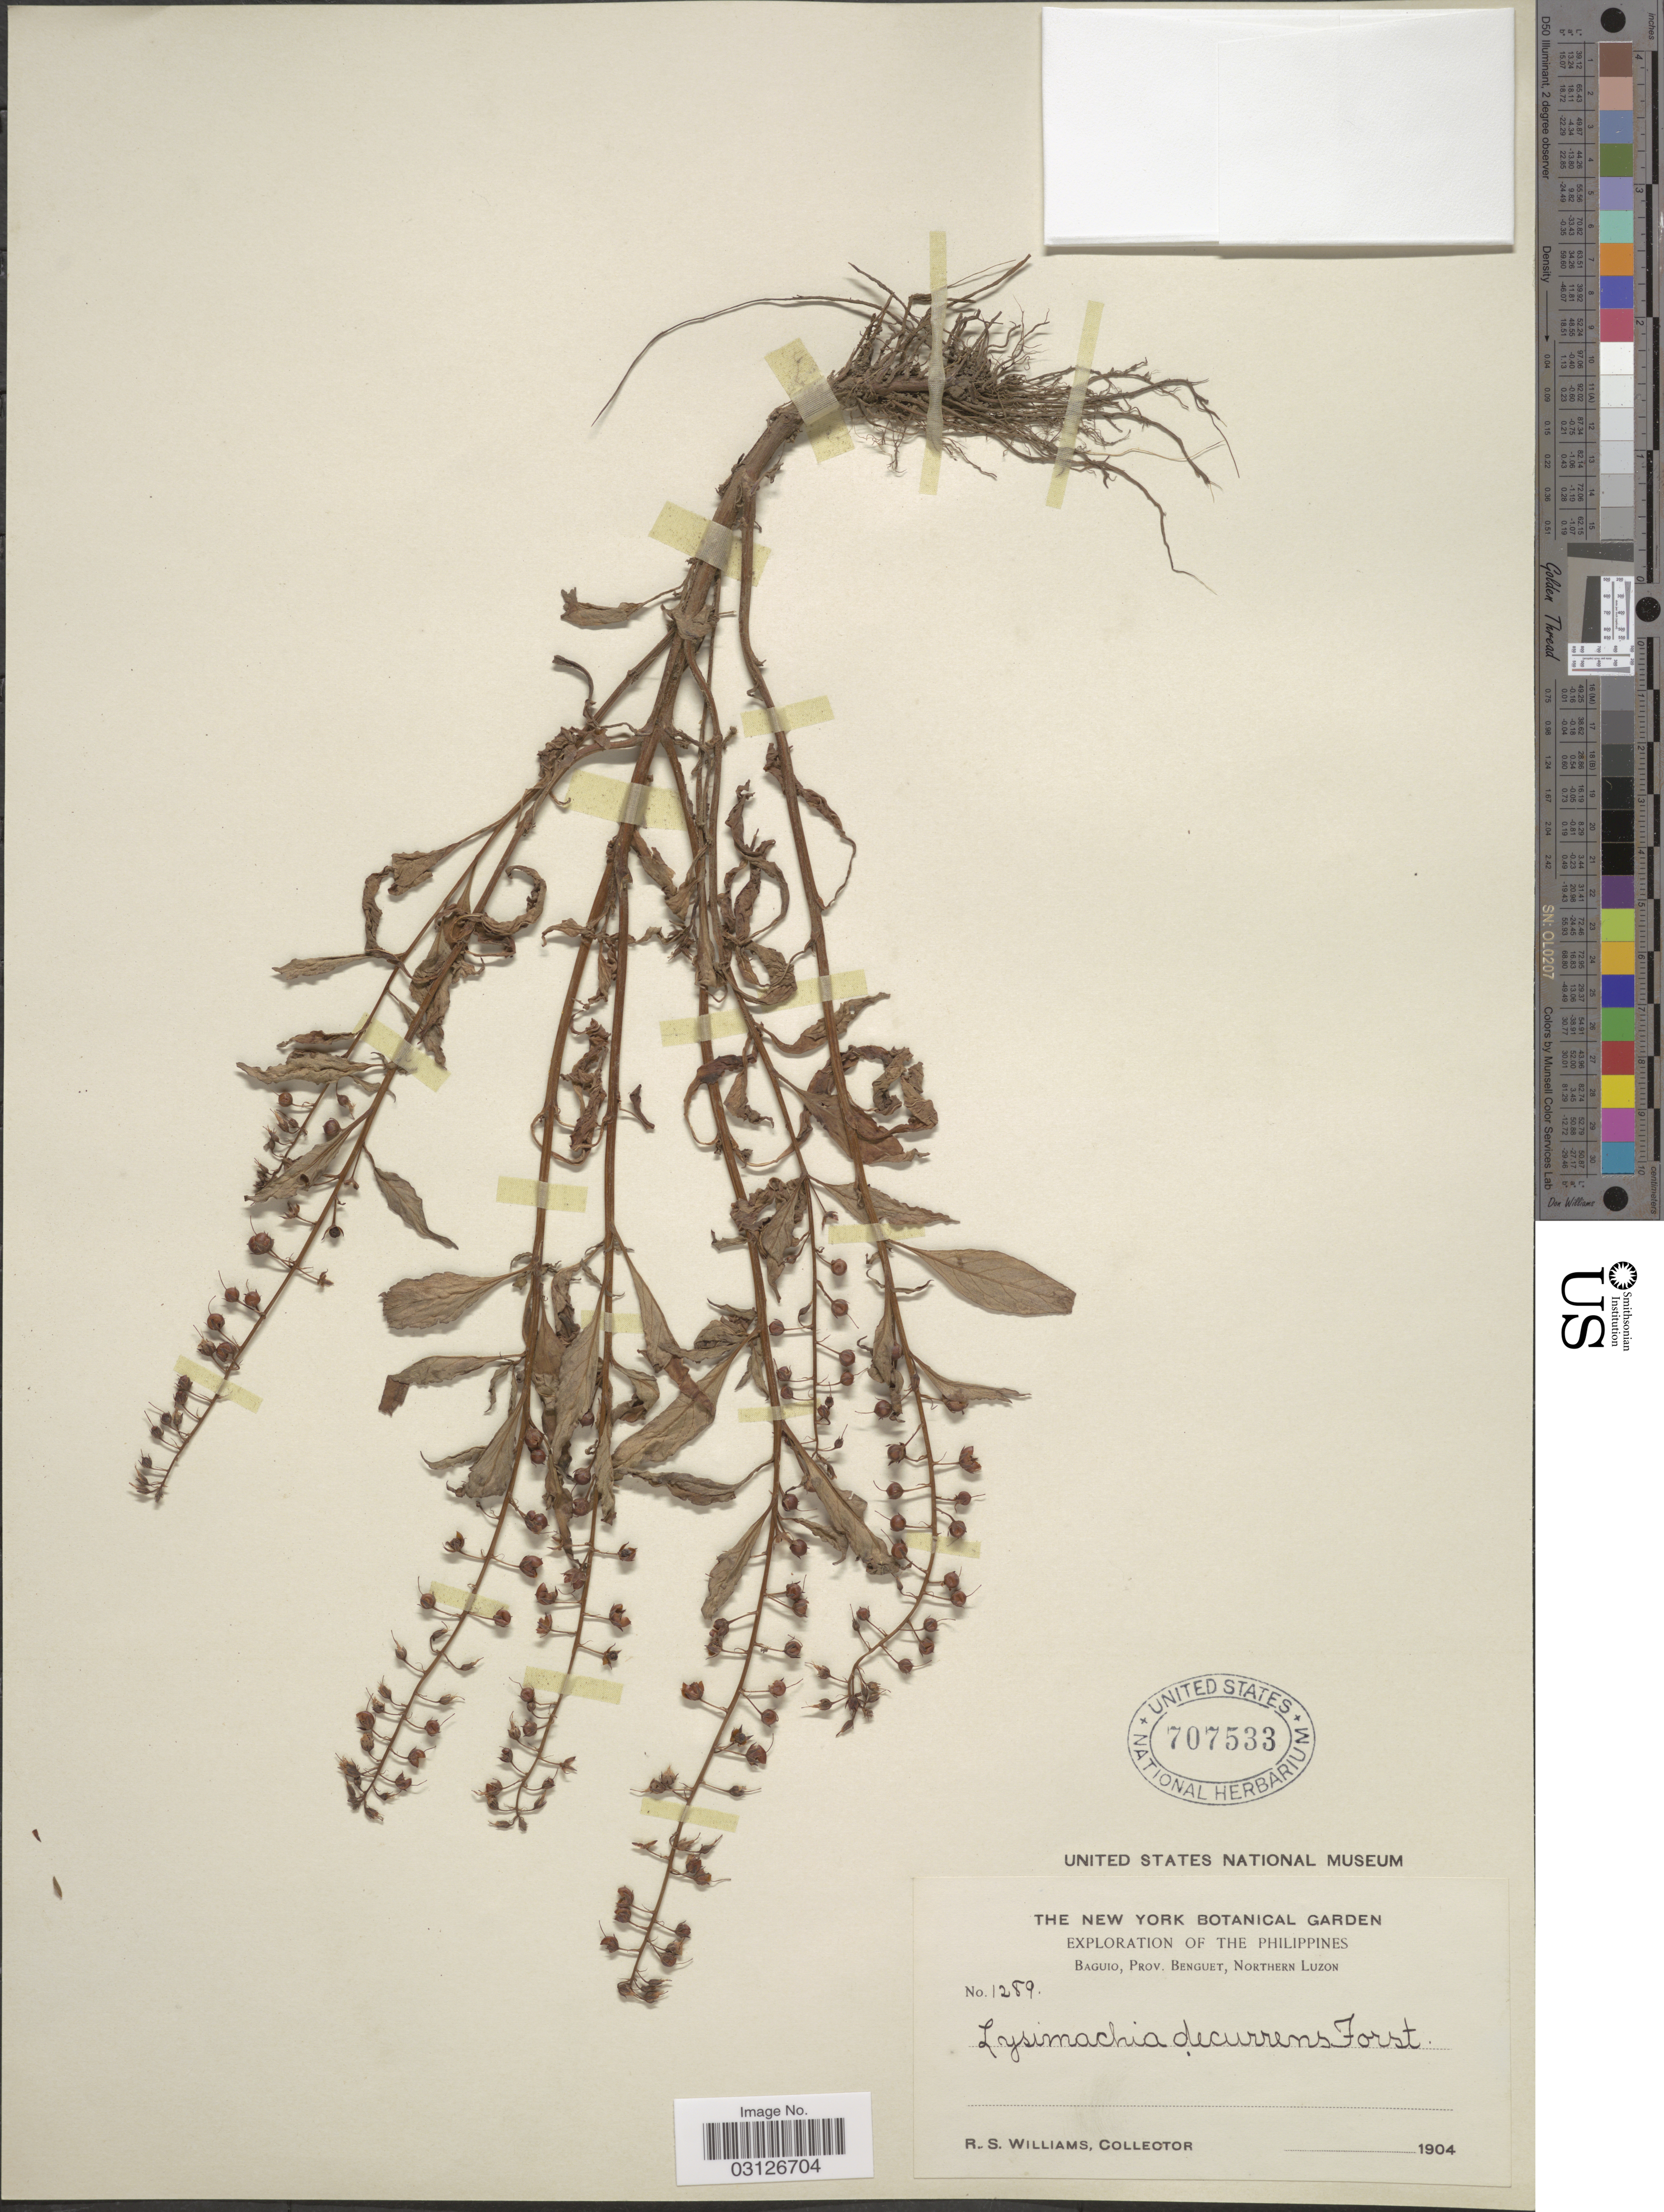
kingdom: Plantae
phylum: Tracheophyta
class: Magnoliopsida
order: Ericales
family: Primulaceae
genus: Lysimachia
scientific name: Lysimachia decurrens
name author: G. Forst.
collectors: R. S. Williams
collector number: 1289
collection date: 1904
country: Philippines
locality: Baguio, Prov. Benguet, Northern Luzon.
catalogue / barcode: US 707533